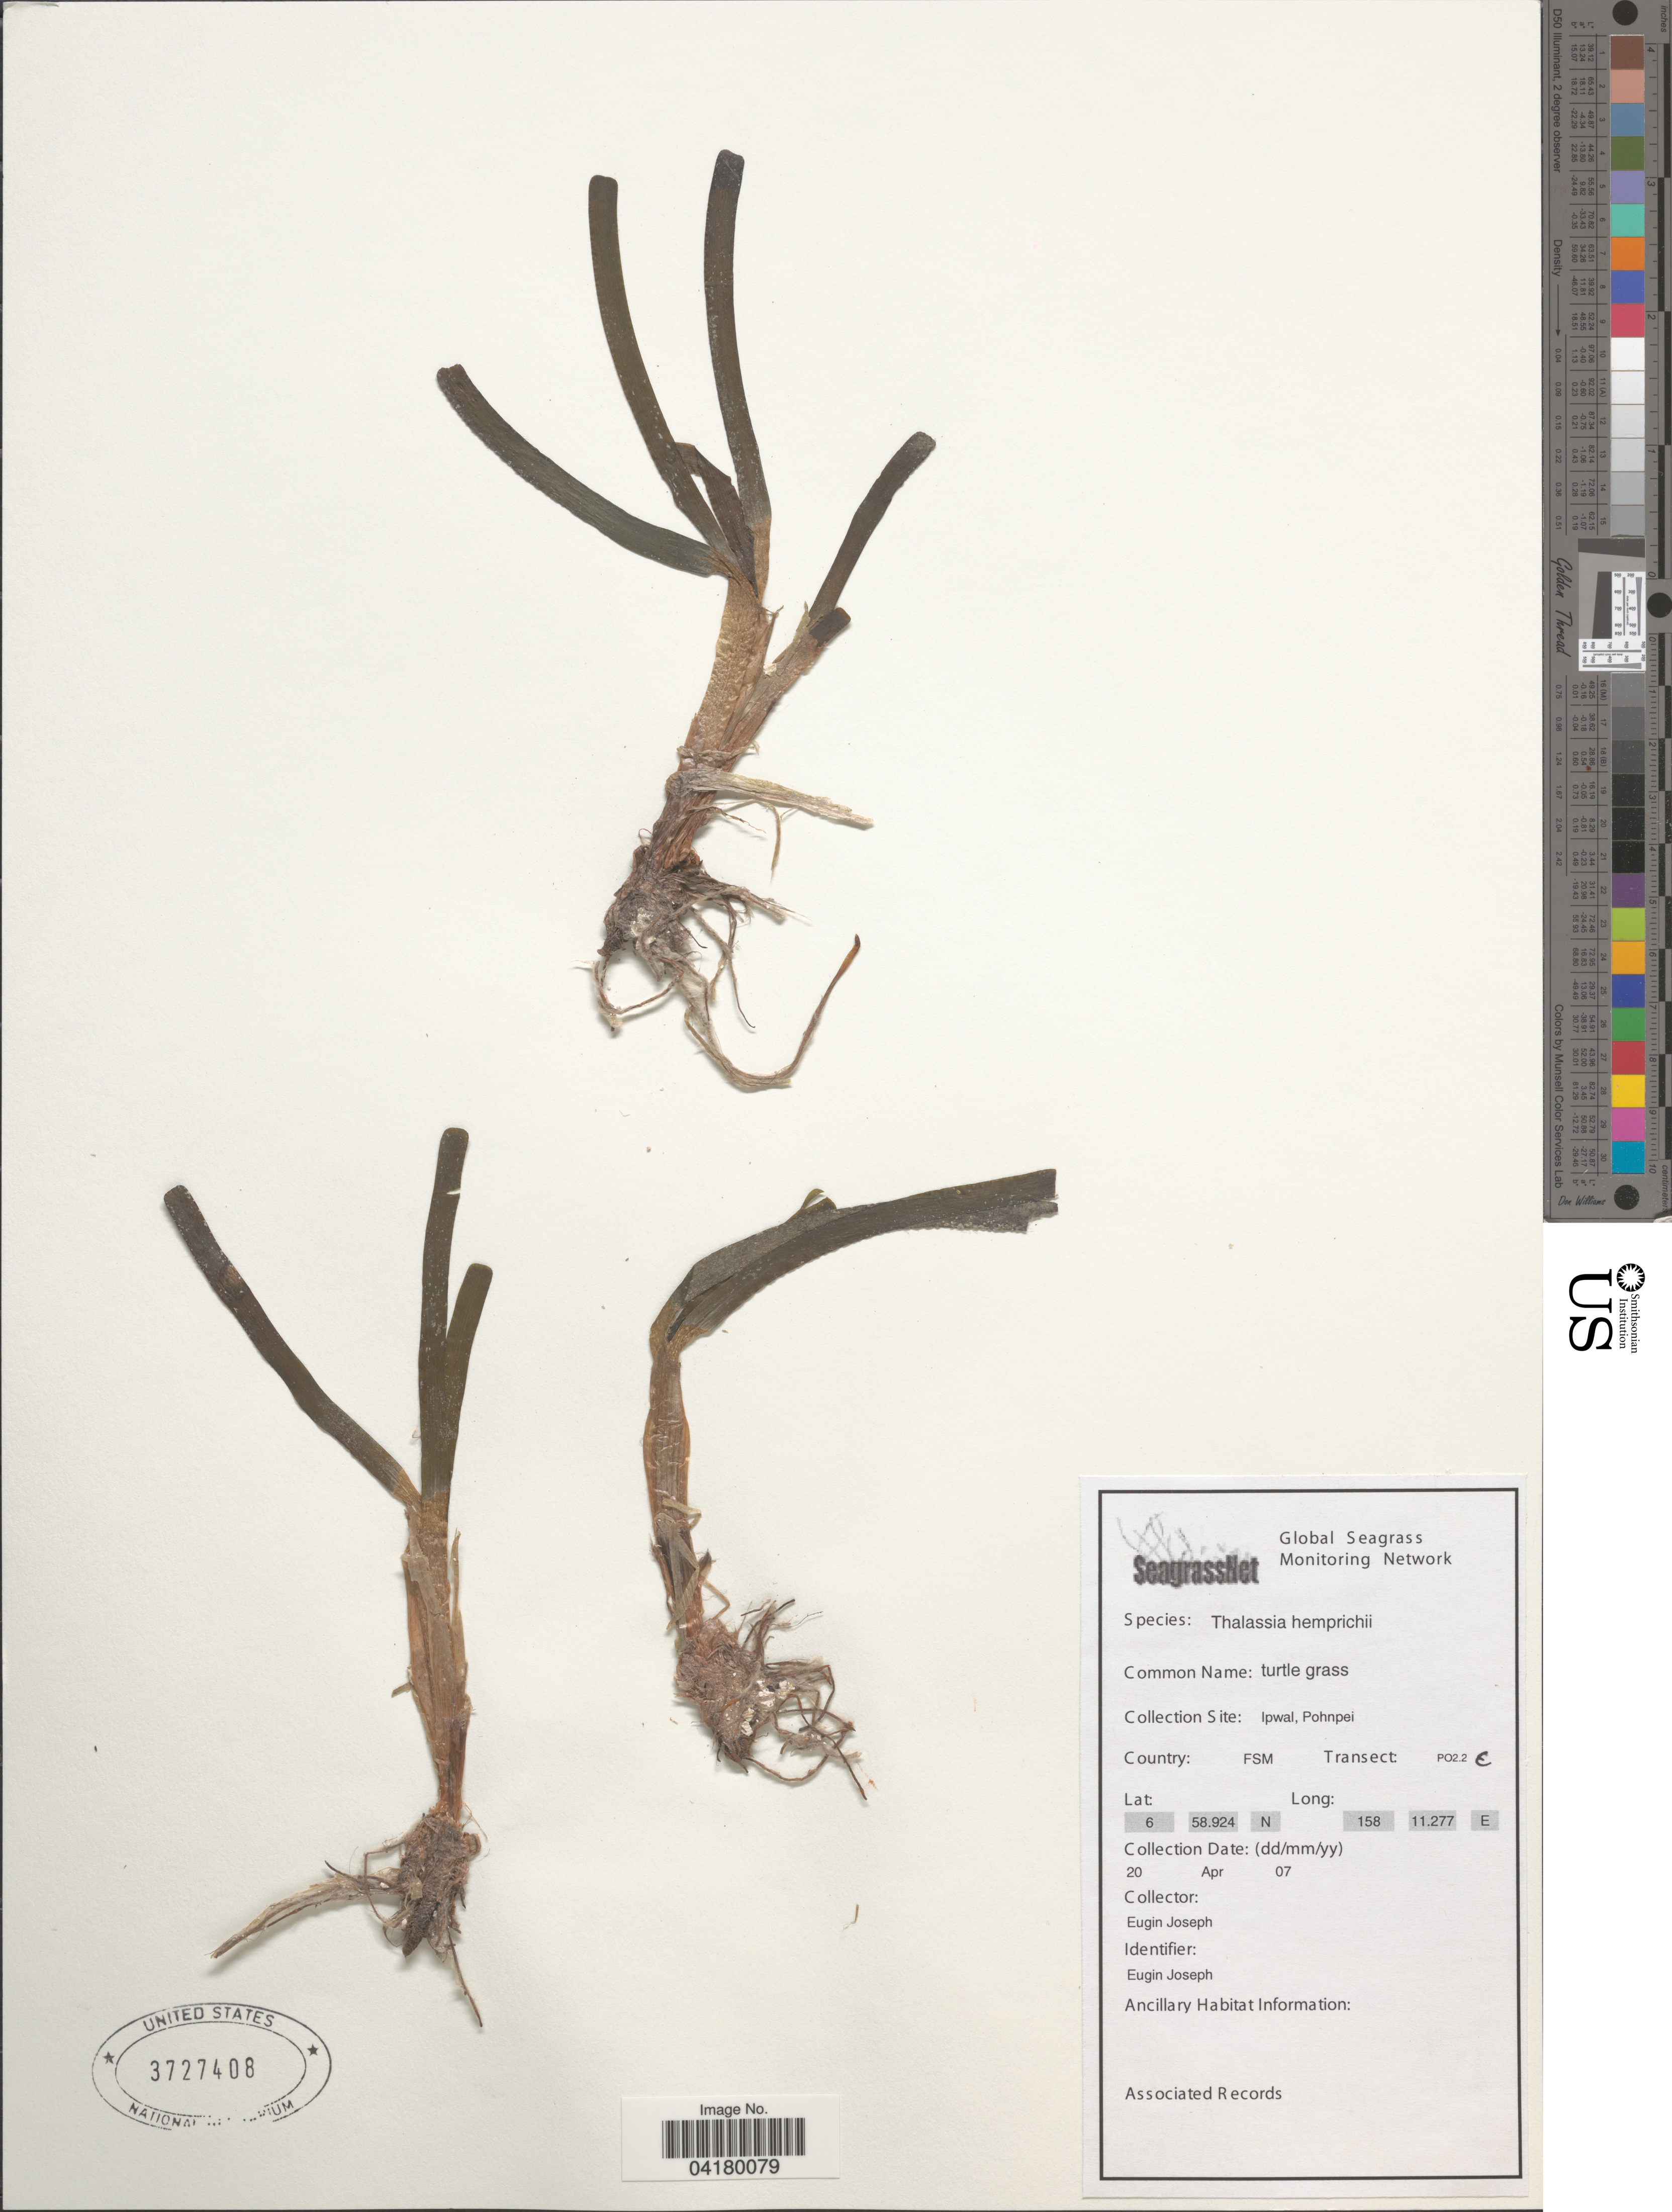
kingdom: Plantae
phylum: Tracheophyta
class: Liliopsida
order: Alismatales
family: Hydrocharitaceae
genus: Thalassia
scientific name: Thalassia hemprichii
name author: Asch.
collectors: E. Joseph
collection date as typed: Transcribed d/m/y: 20/4/7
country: Micronesia, Federated States of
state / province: Pohnpei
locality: Collection Site: Ipwal. Country: FSM. Transect: PO2.2C.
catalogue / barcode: US 3727408